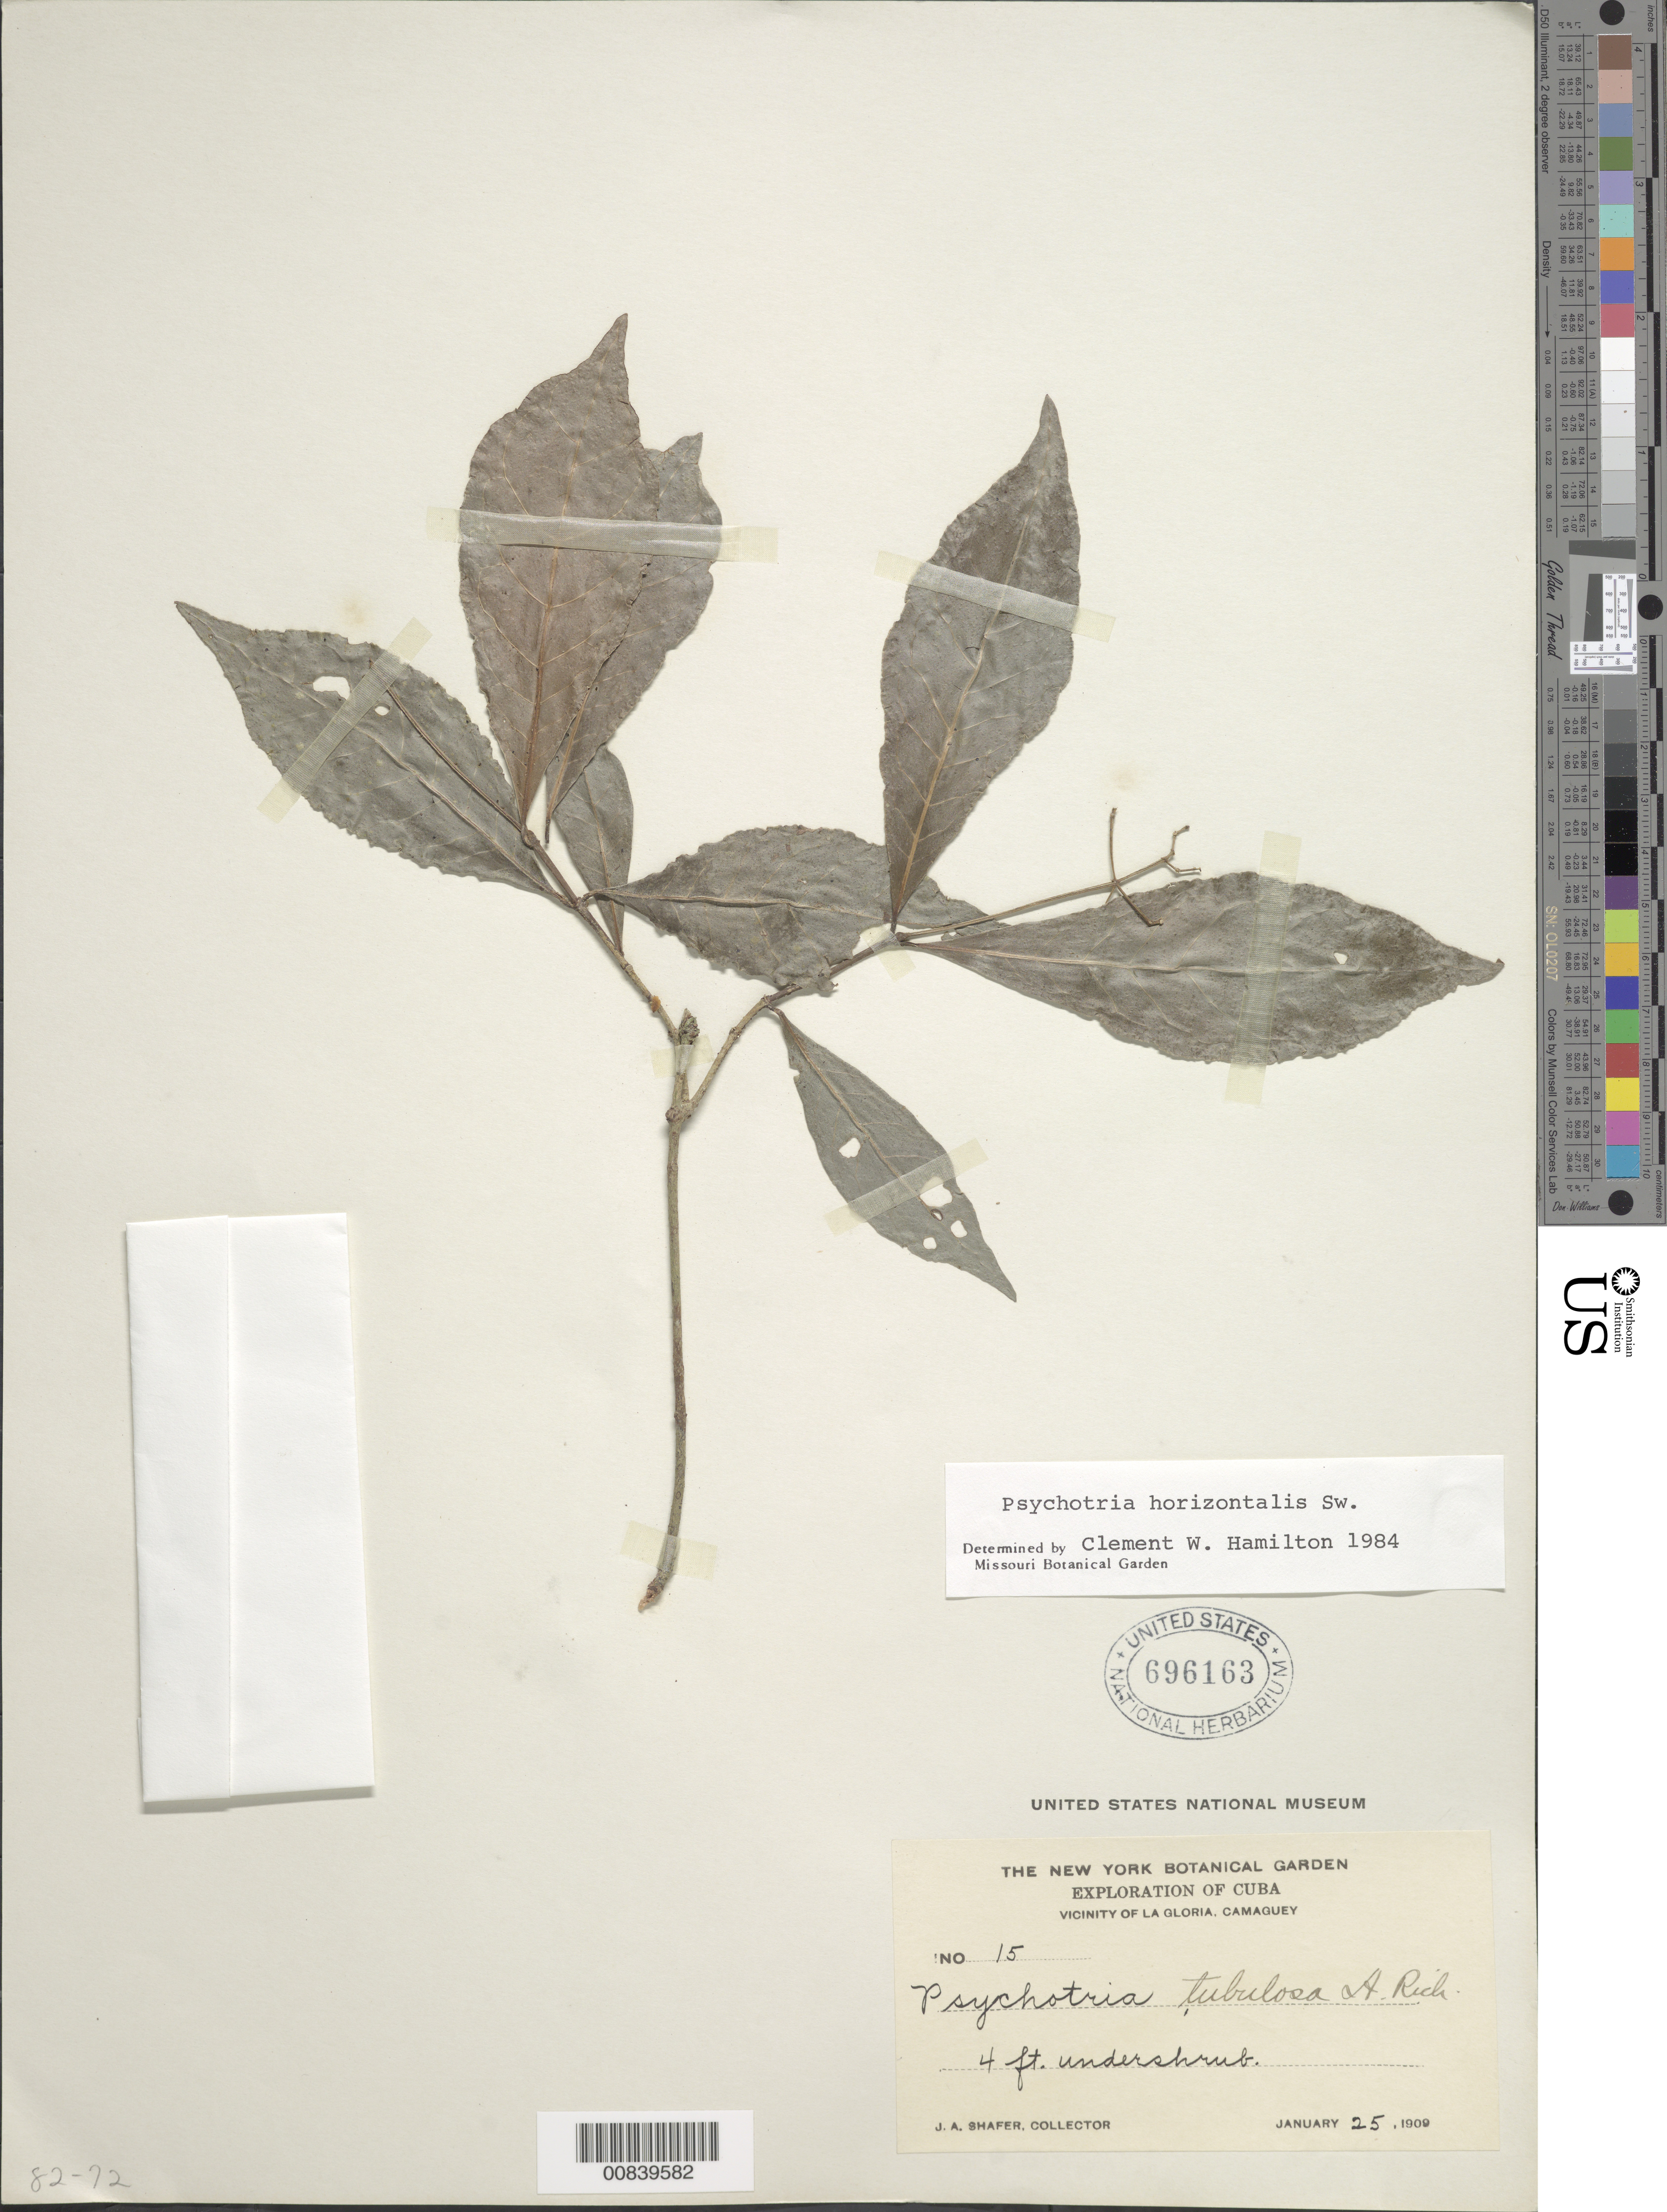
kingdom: Plantae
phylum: Tracheophyta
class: Magnoliopsida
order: Gentianales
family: Rubiaceae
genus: Psychotria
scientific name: Psychotria horizontalis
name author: Sw.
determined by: Hamilton, C. W.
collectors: J. A. Shafer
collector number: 15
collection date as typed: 25 Jan 1909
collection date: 1909-01-25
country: Cuba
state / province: Camaguey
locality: Vicinity of Gloria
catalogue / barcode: US 696163